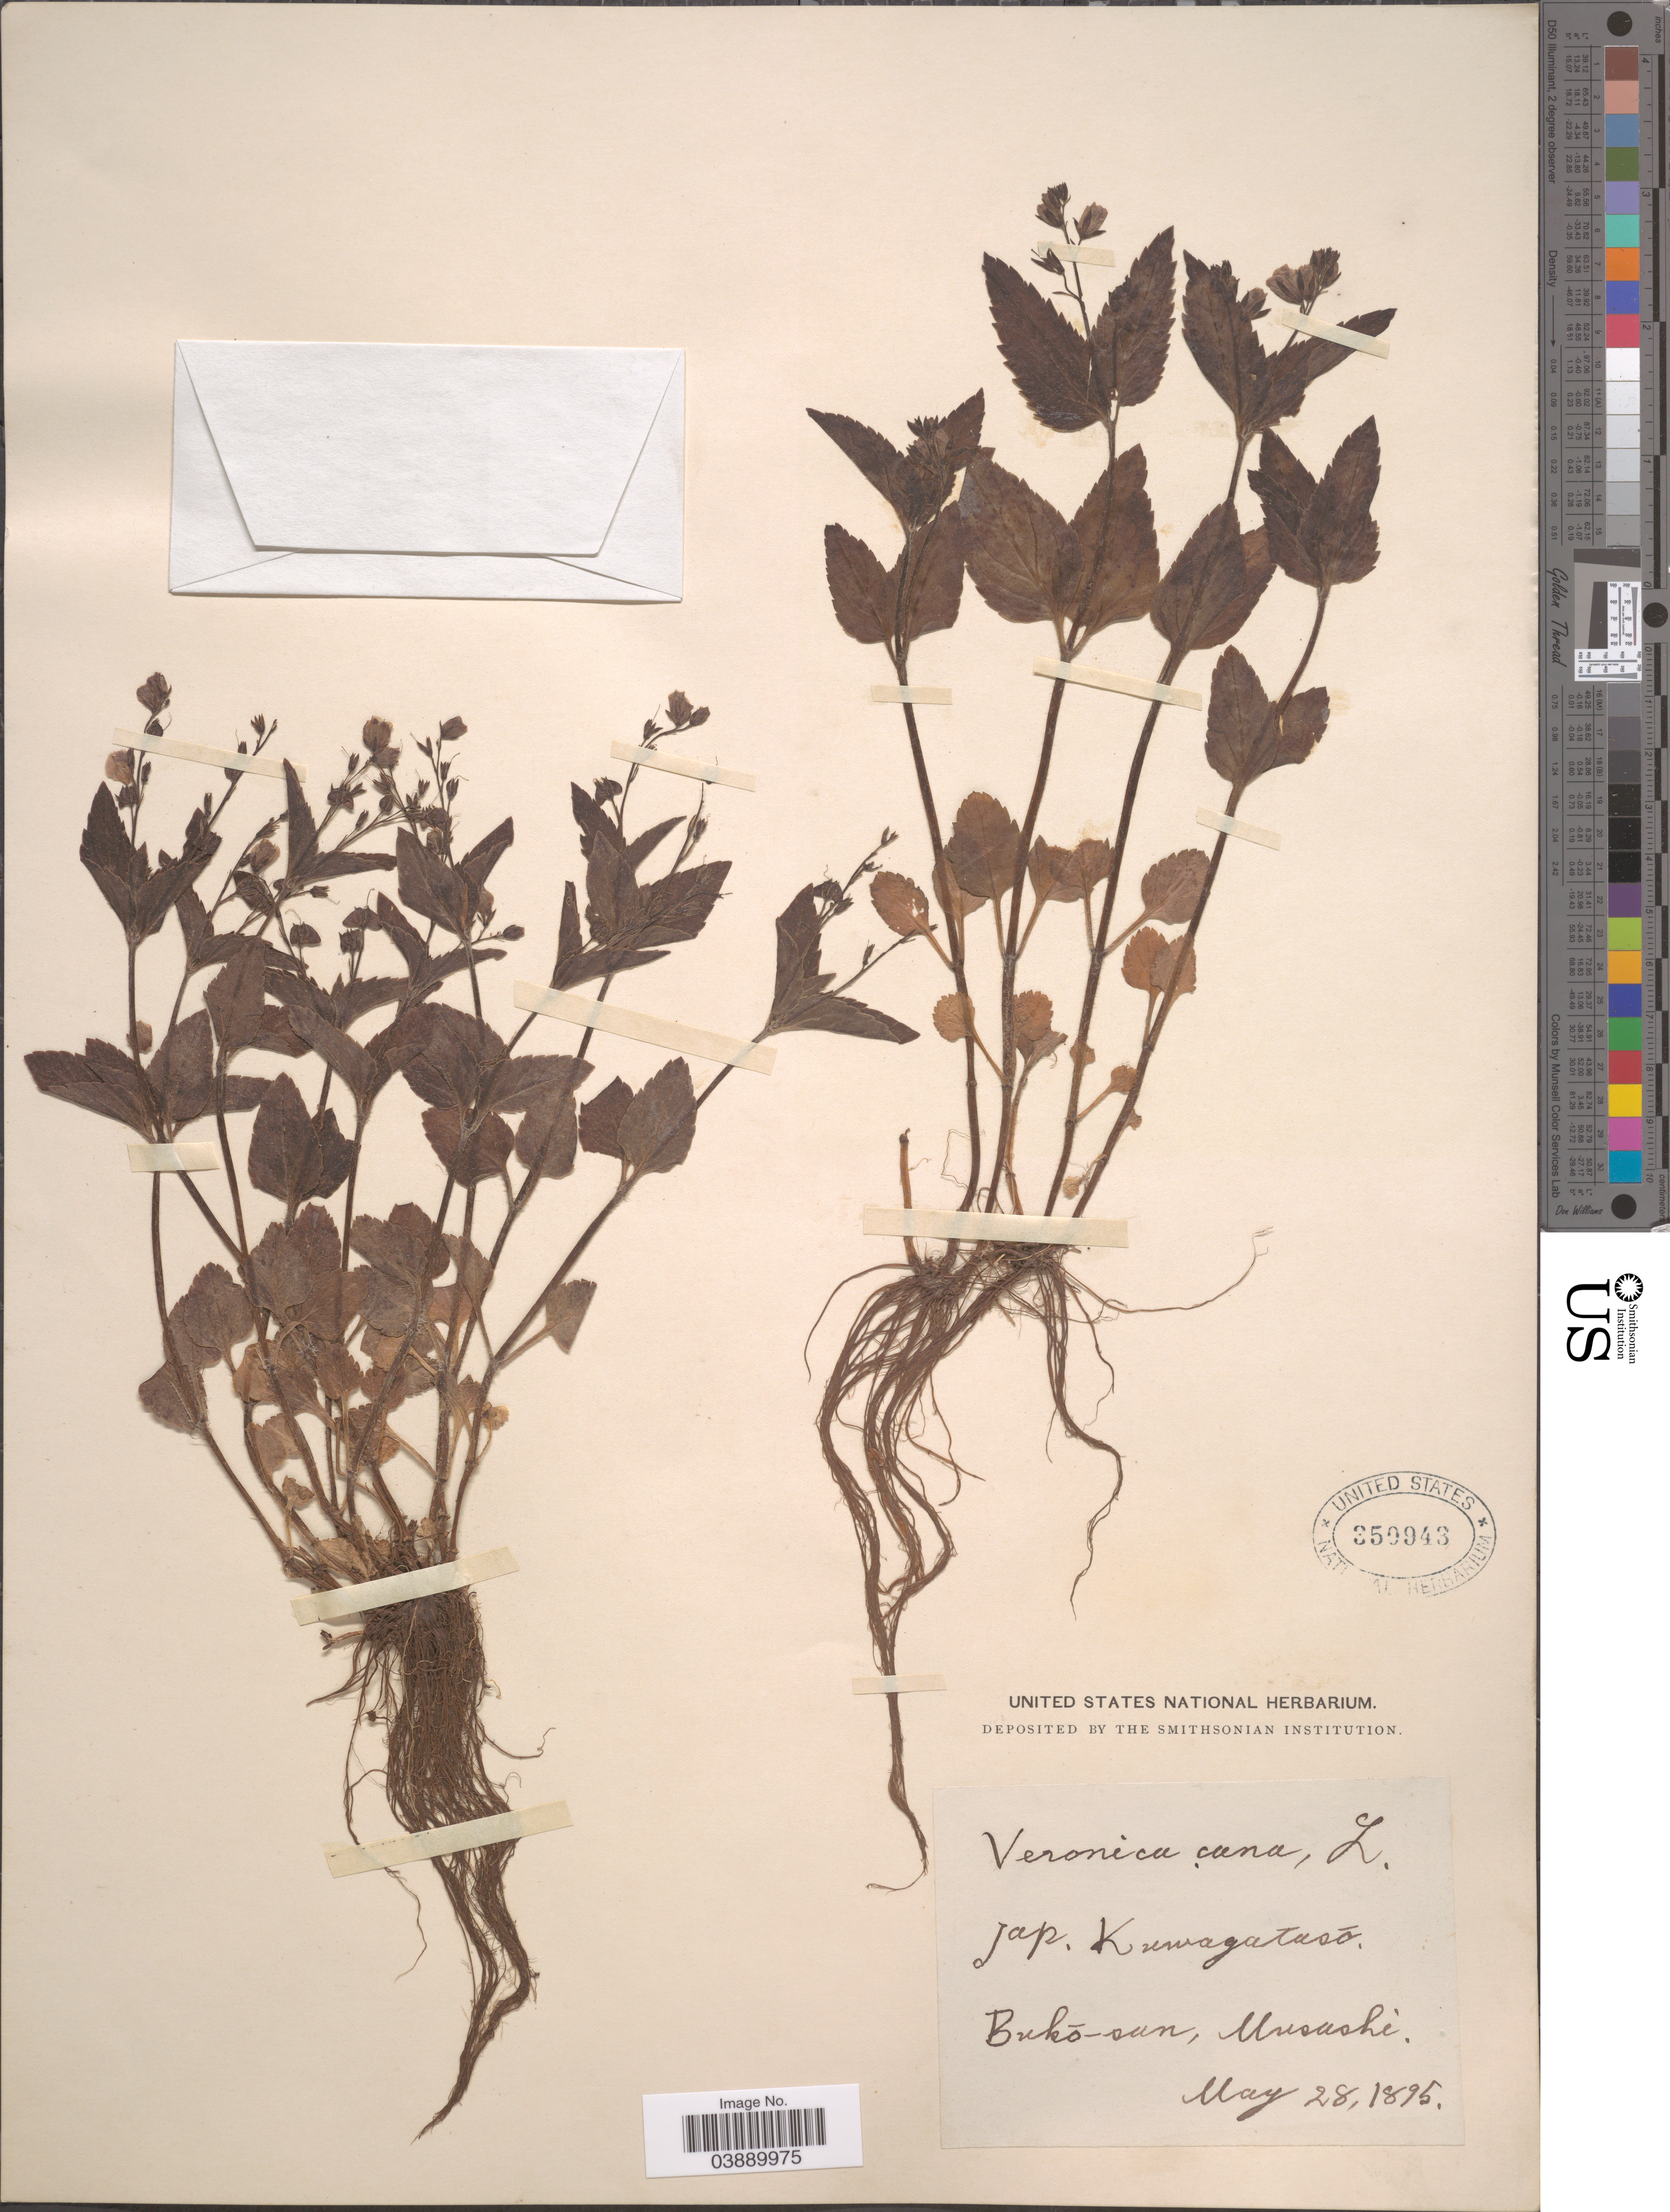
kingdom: Plantae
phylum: Tracheophyta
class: Magnoliopsida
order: Lamiales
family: Plantaginaceae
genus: Veronica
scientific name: Veronica cana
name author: Wall.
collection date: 1895-05-28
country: Japan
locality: Buko-sun, Musashi.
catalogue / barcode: US 350943